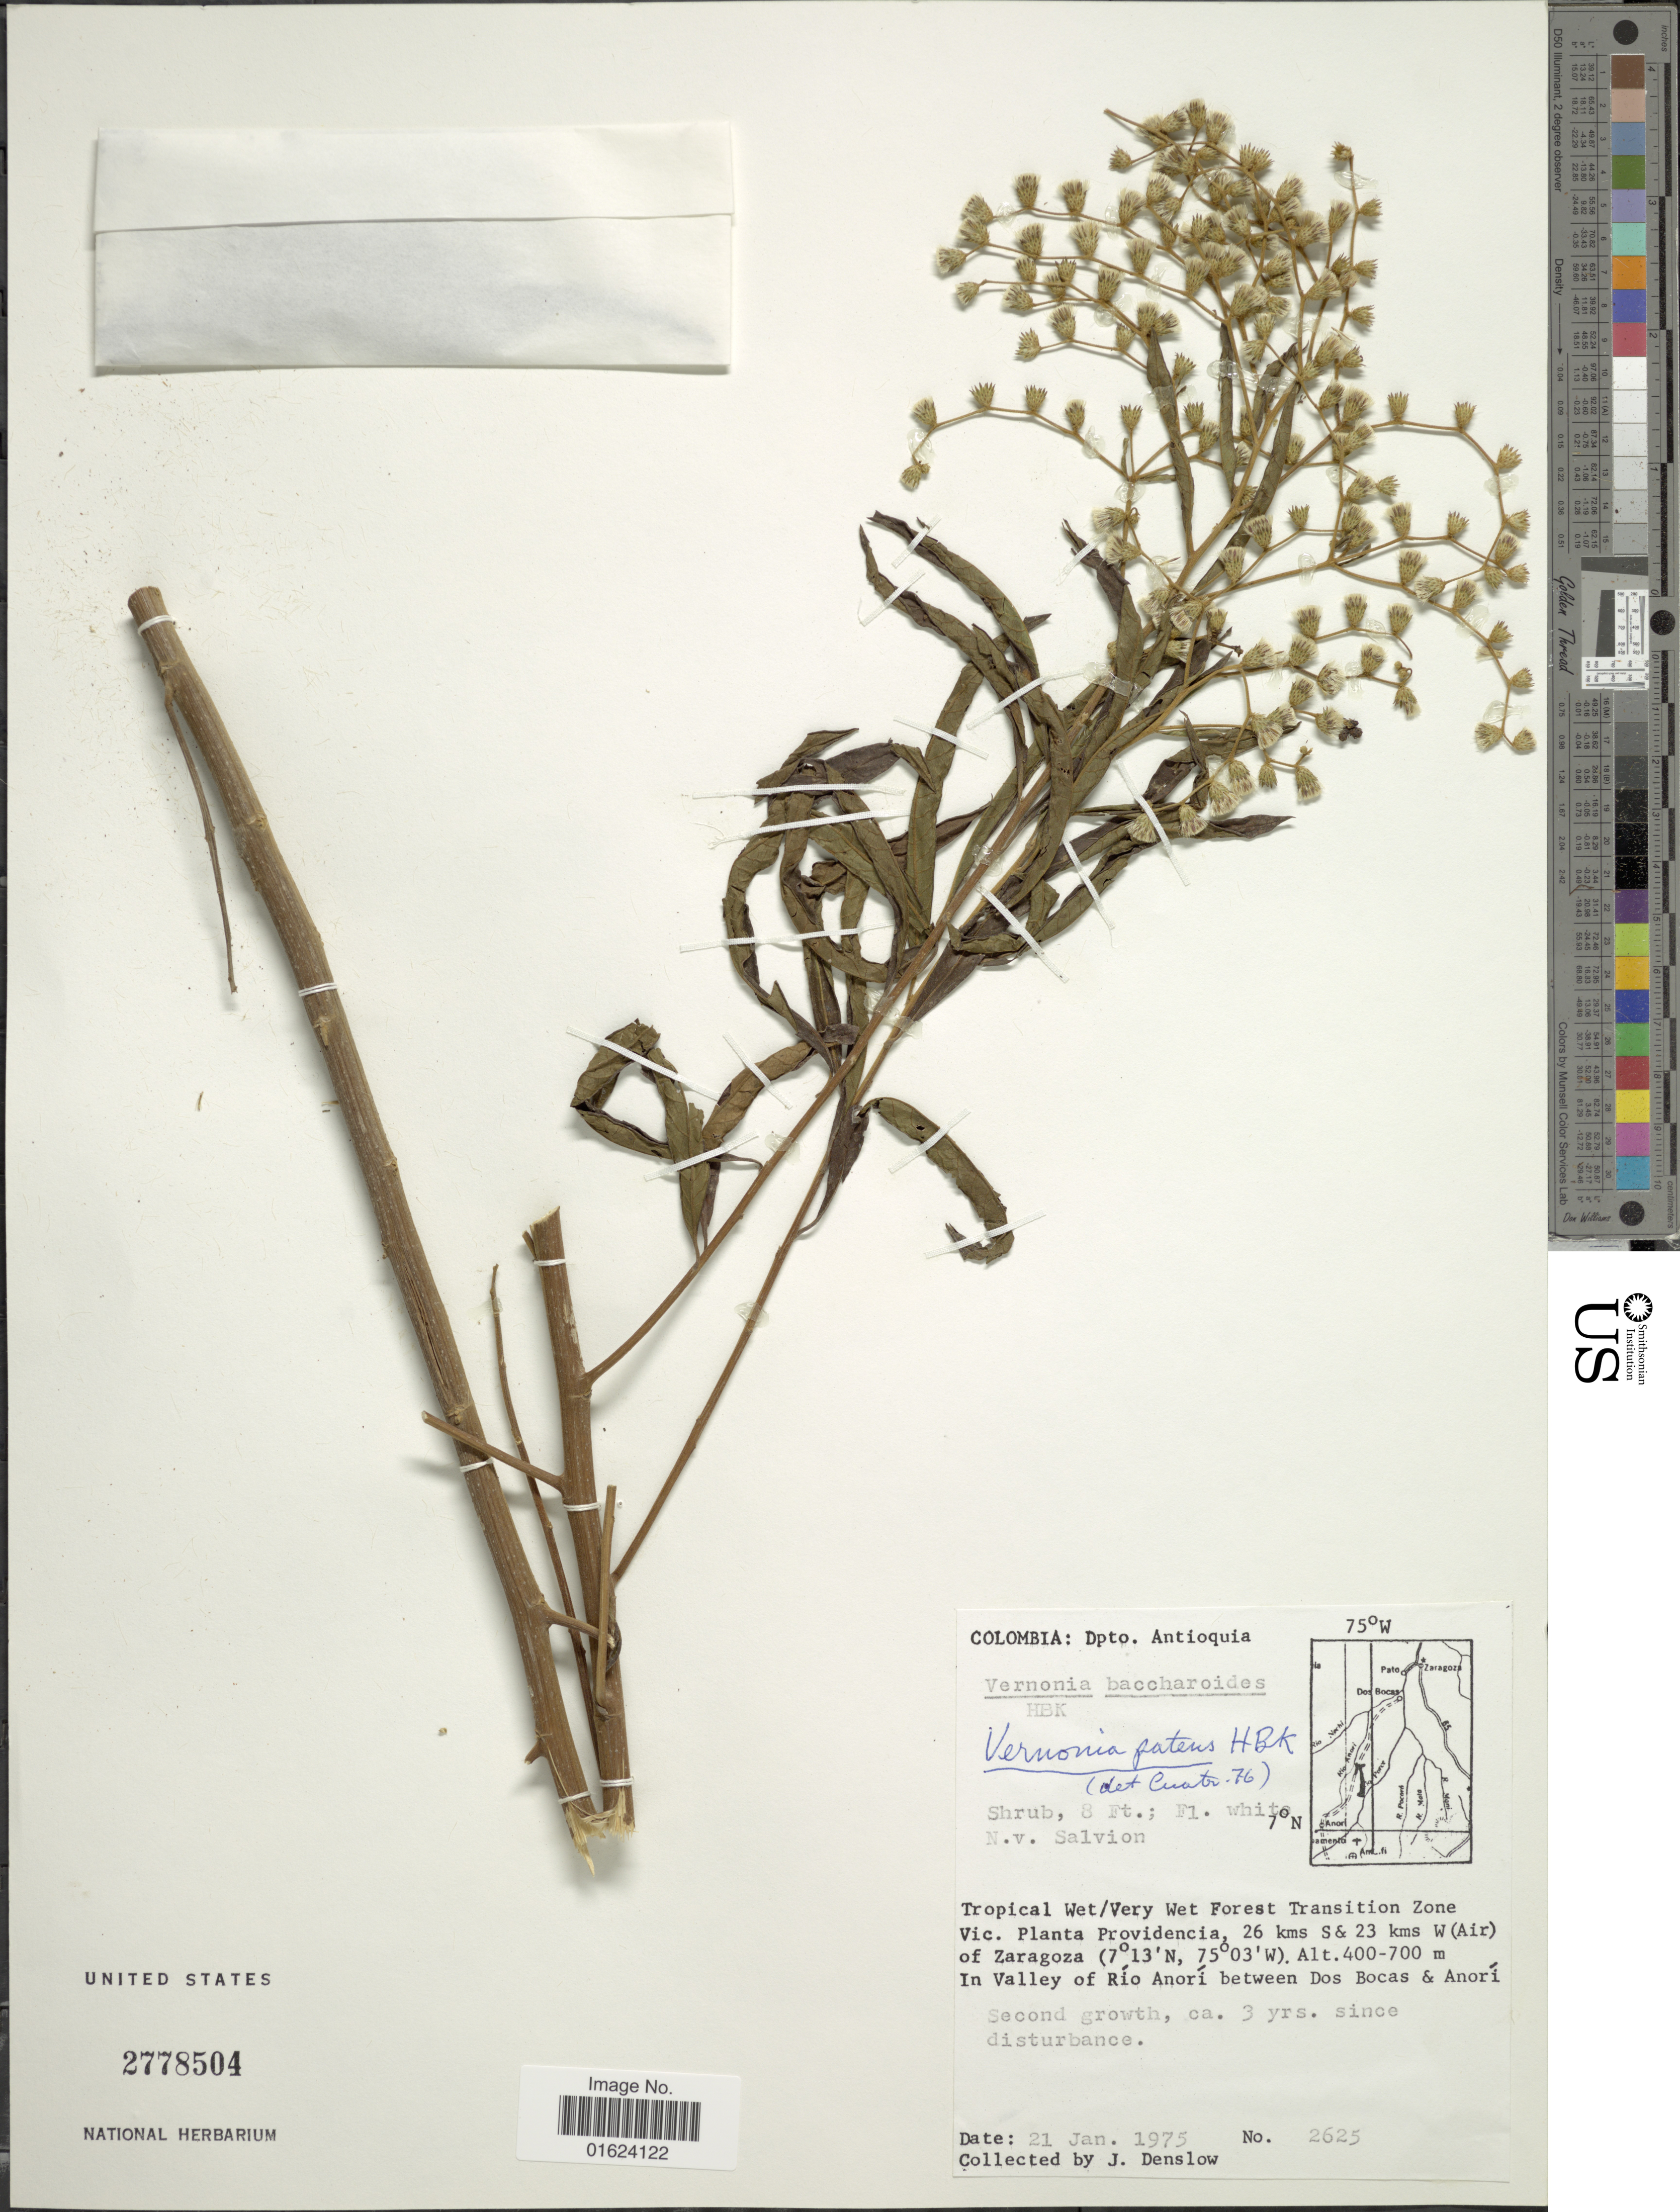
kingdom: Plantae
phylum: Tracheophyta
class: Magnoliopsida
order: Asterales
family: Asteraceae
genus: Vernonanthura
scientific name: Vernonanthura patens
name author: (Kunth) H. Rob.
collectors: J. Denslow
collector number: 2625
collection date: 1975-01-21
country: Colombia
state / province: Antioquia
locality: Antioquia, Planta Providencia, 26 kms S & 23 kms W (Air) of Zaragoza . In valley of Rio Anori between Dos Bocas& Anori.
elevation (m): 400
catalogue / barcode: US 2778504